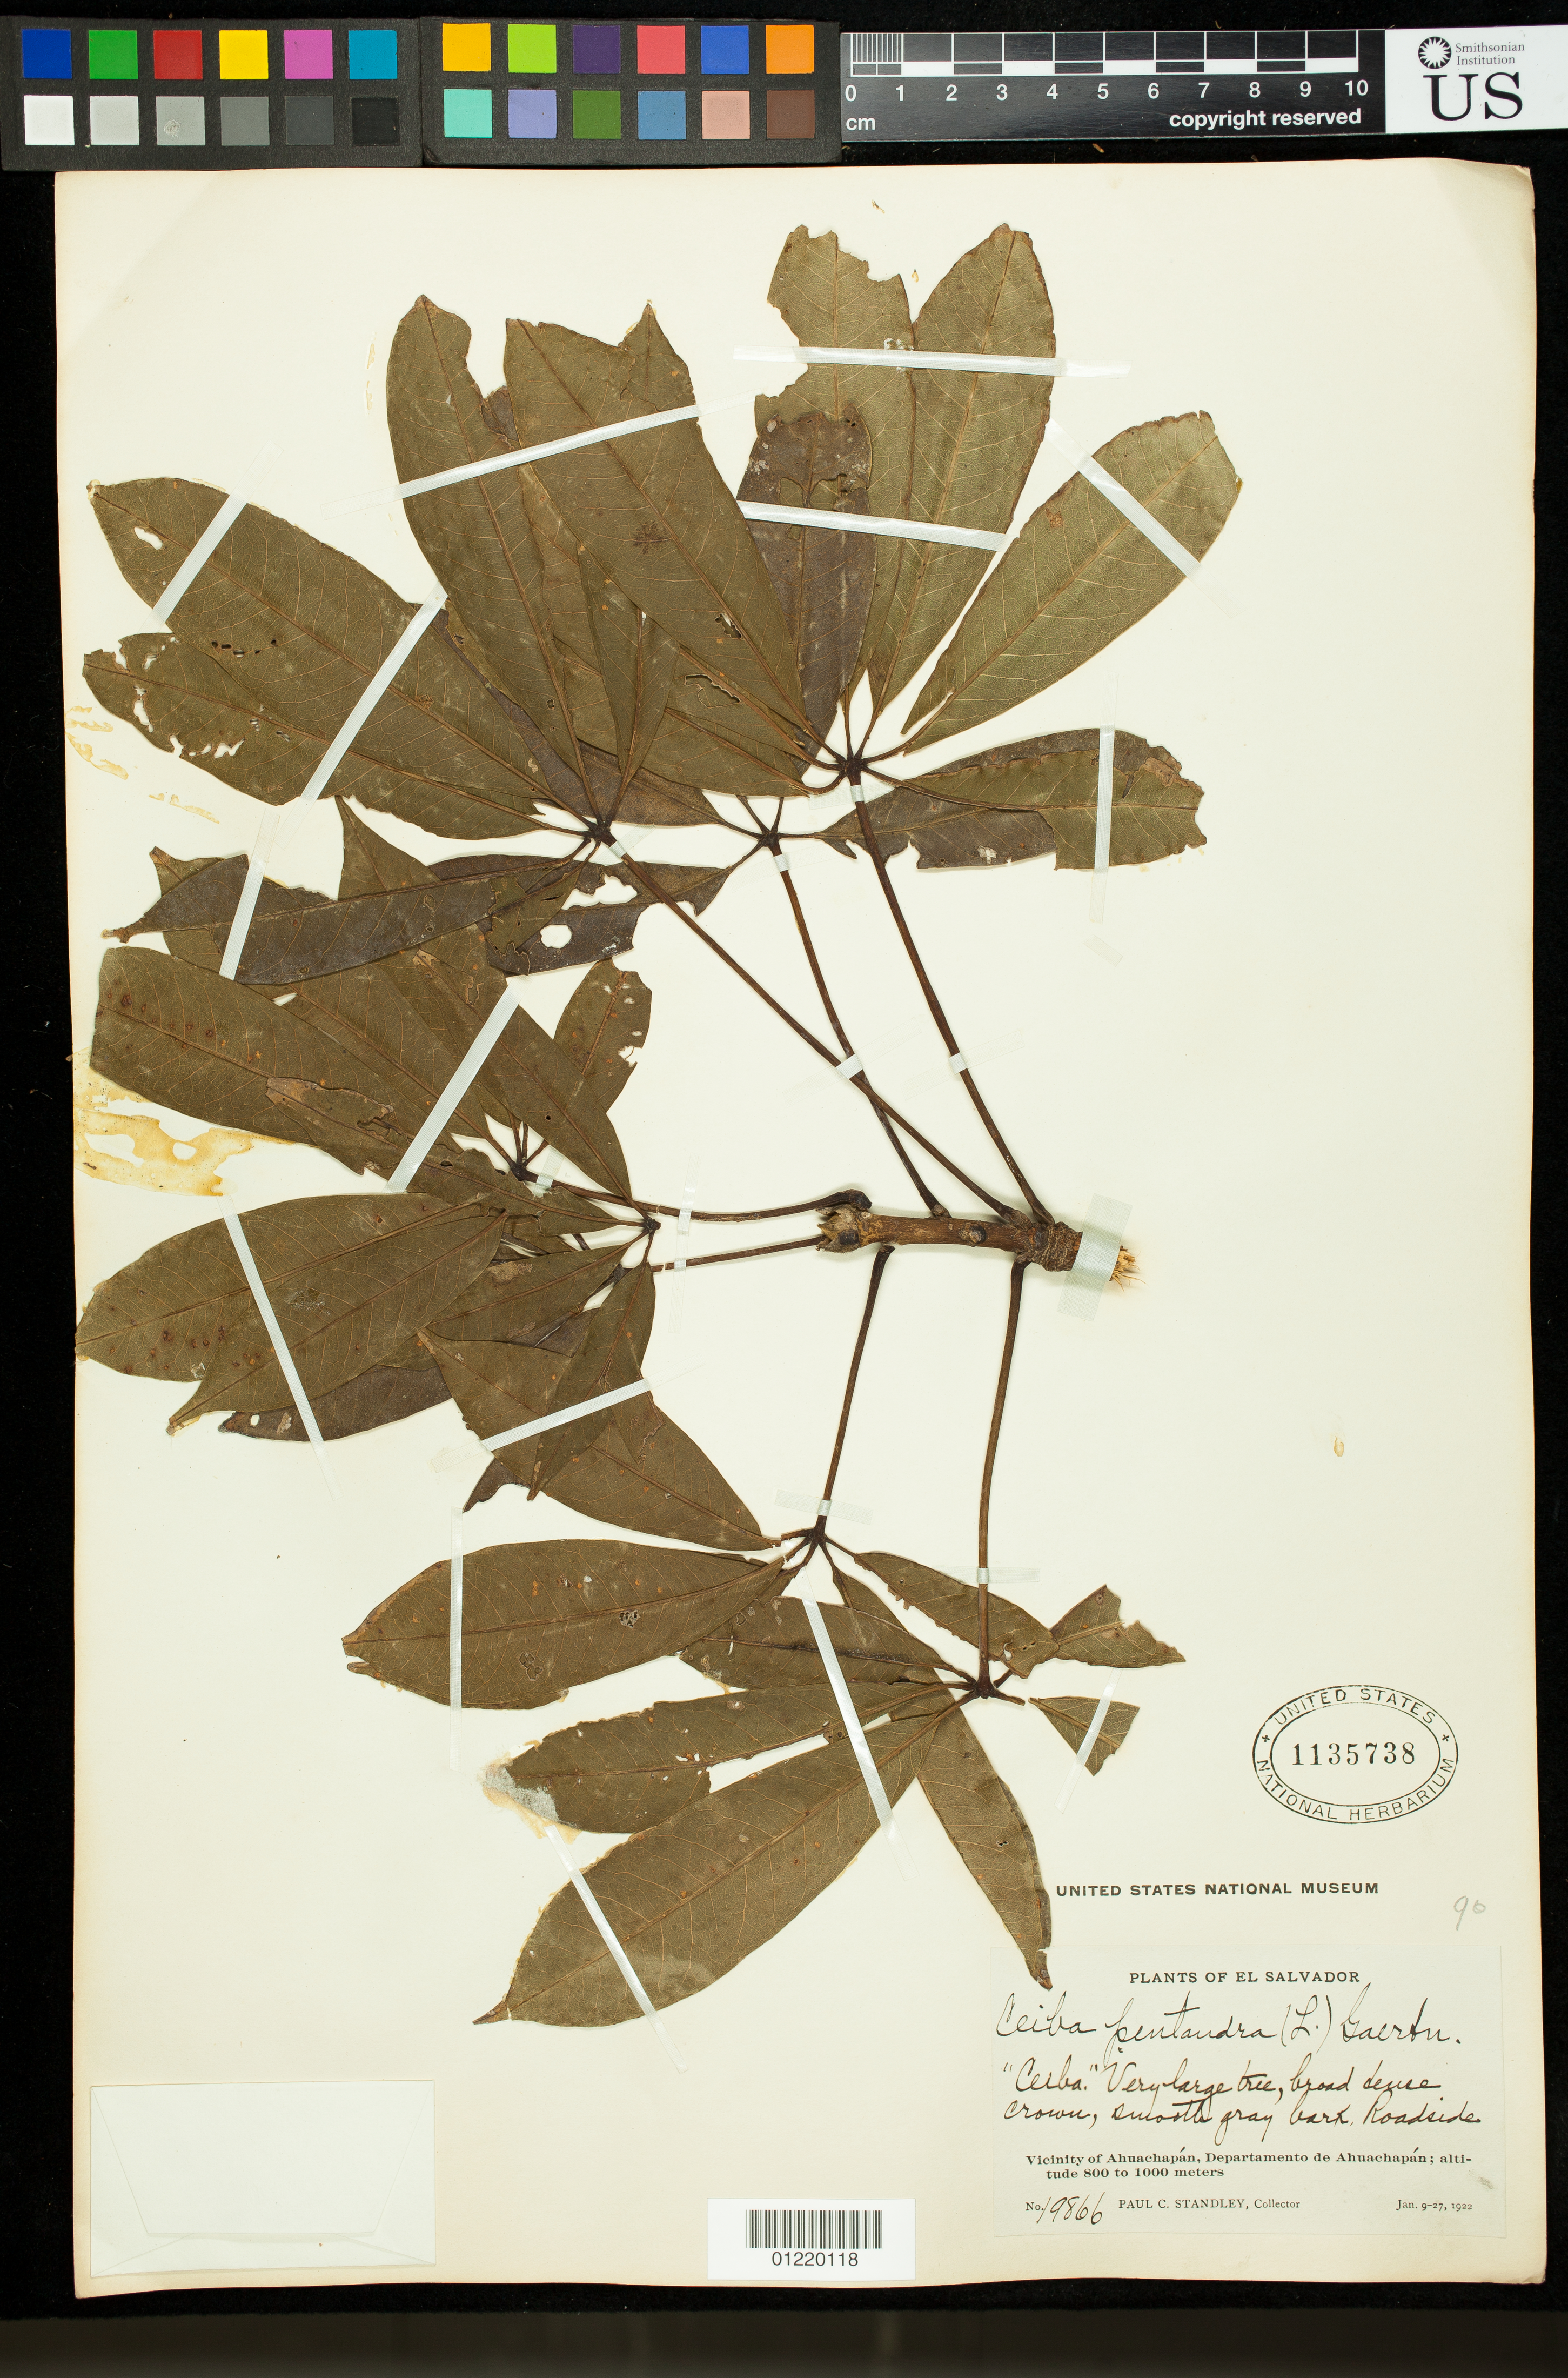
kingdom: Plantae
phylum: Tracheophyta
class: Magnoliopsida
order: Malvales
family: Malvaceae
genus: Ceiba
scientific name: Ceiba pentandra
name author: (L.) Gaertn.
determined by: Dorr, L. J., (BOT), Smithsonian Institution - National Museum of Natural History (UNITED STATES)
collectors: P. C. Standley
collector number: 19866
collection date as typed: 1922-01-09 /1922-01-27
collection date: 1922-01-09/1922-01-27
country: El Salvador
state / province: Ahuachapán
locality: El Salvador. Vicinity of Ahuachapán, Departamento de Ahuachapán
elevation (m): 800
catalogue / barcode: US 1135738